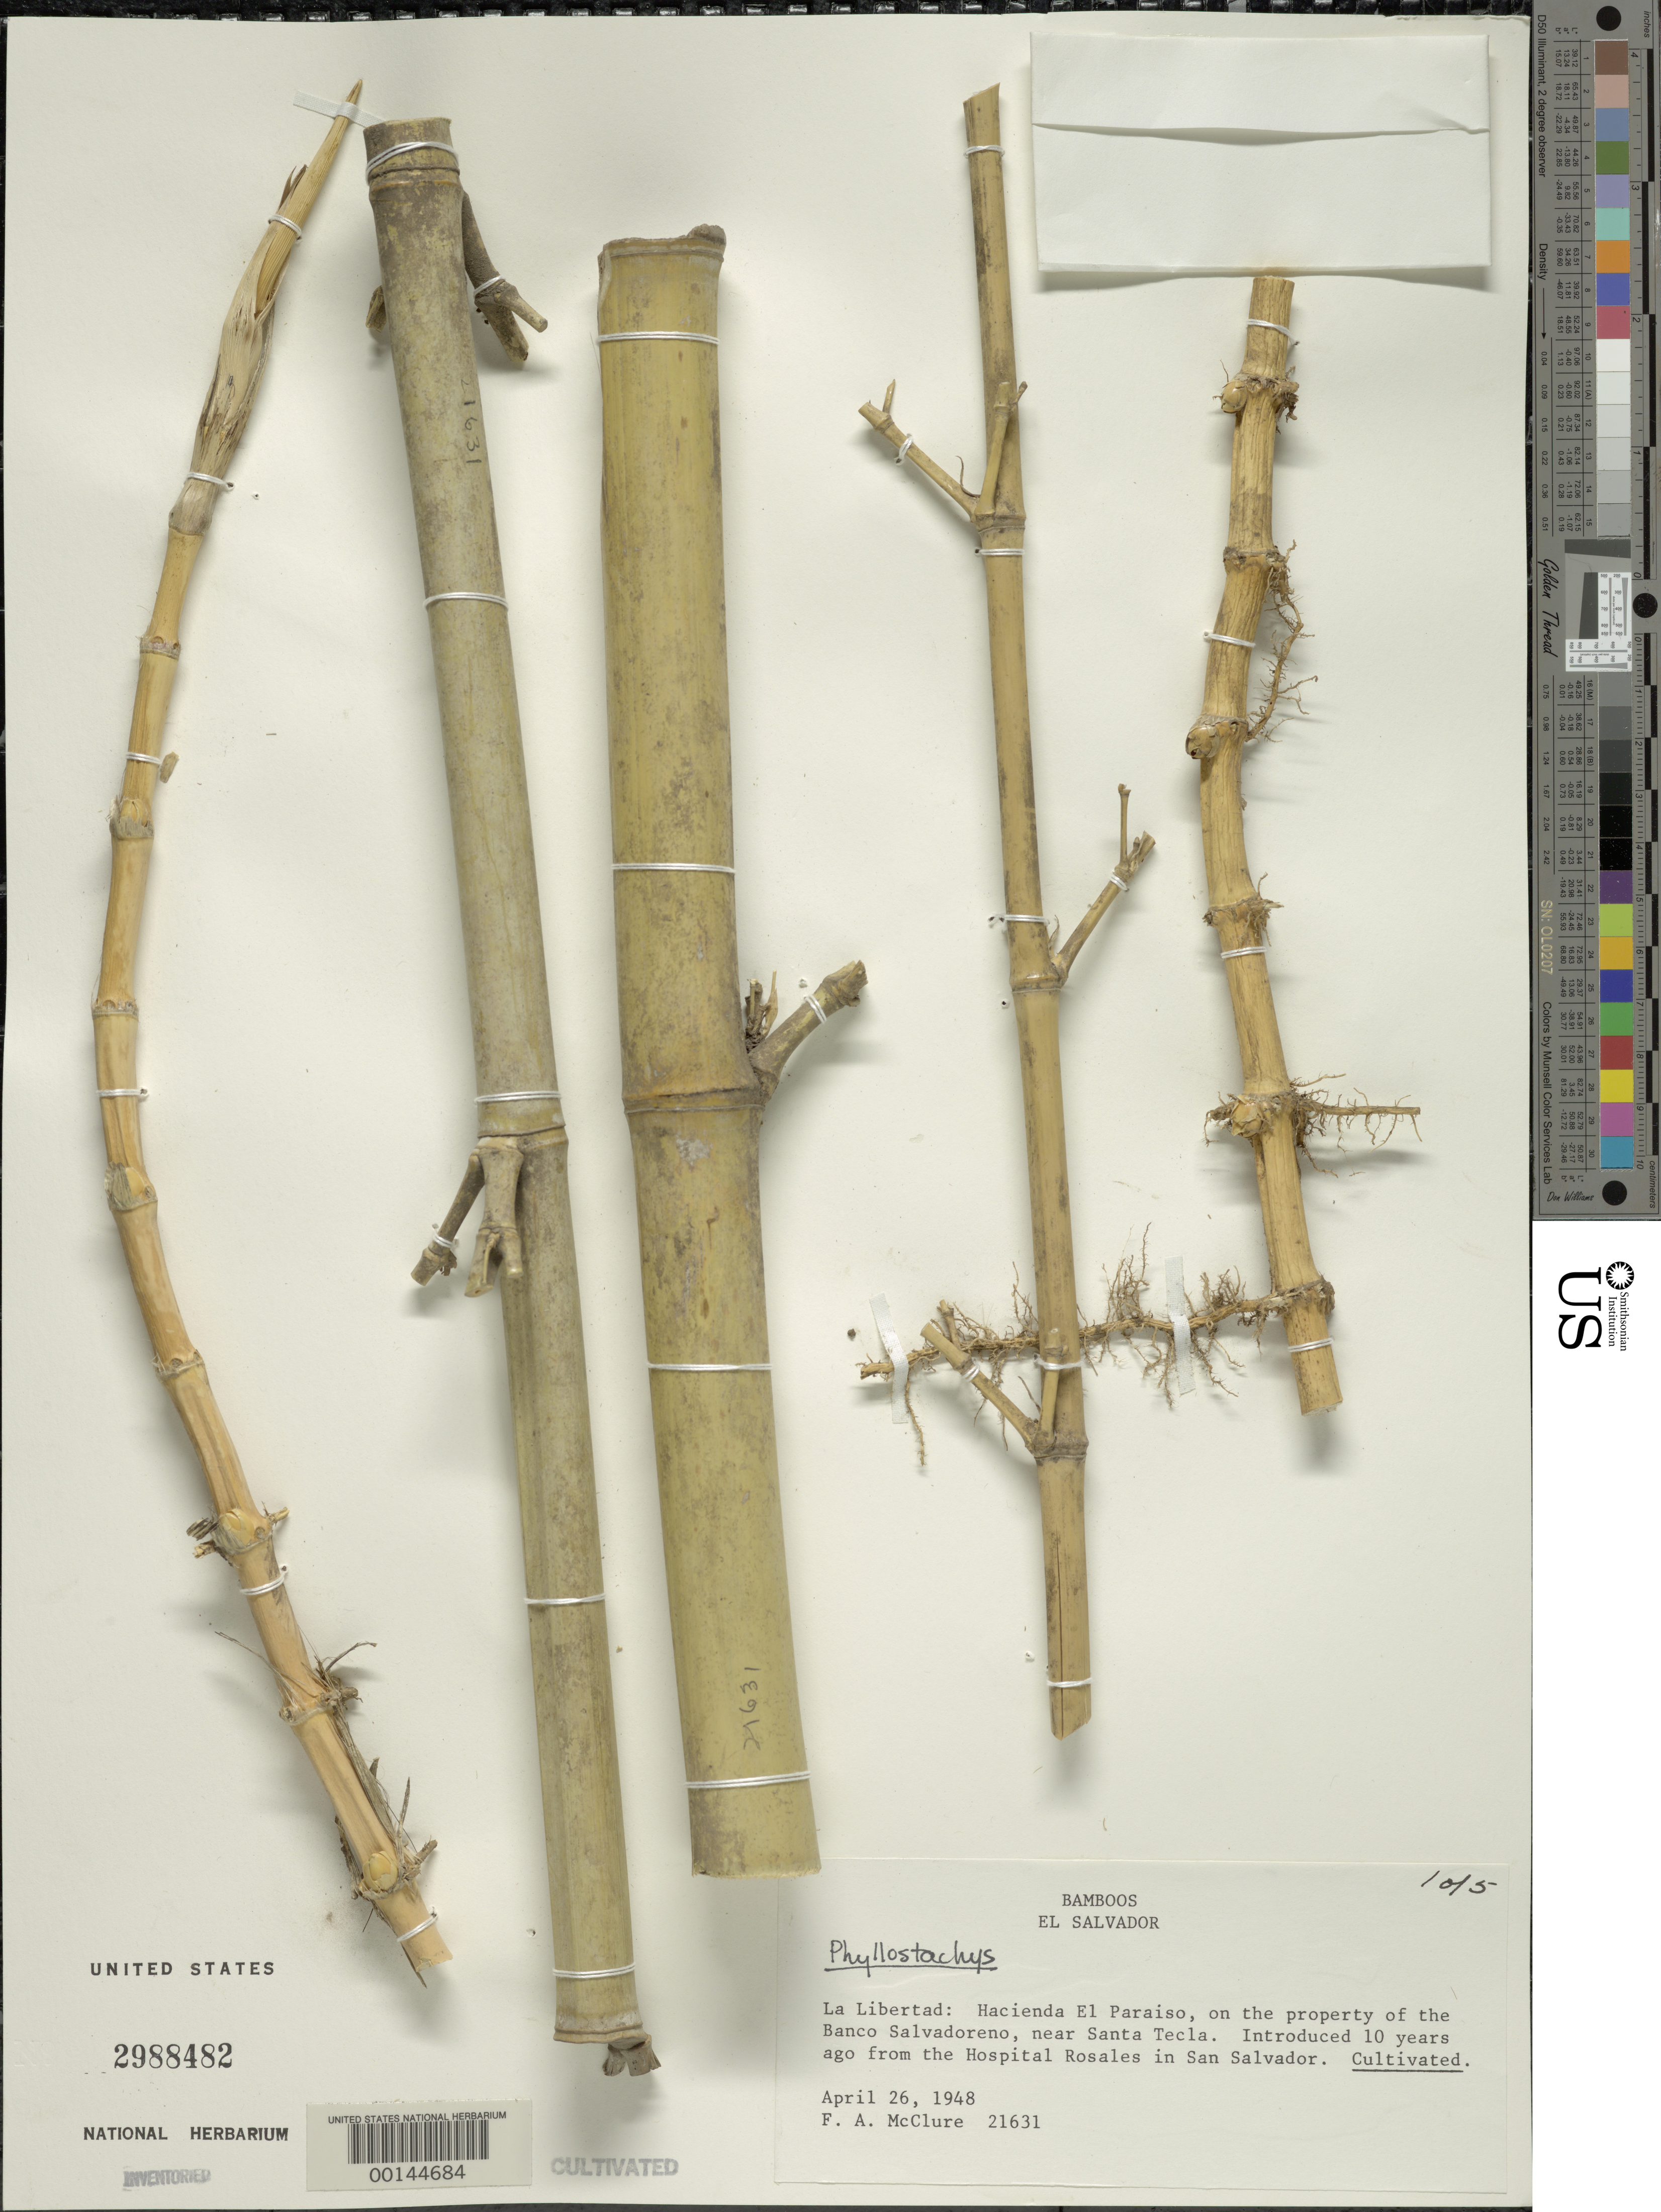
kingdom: Plantae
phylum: Tracheophyta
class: Liliopsida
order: Poales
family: Poaceae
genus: Phyllostachys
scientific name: Phyllostachys sp.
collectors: F. A. McClure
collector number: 21631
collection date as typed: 26 Apr 1948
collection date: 1948-04-26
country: El Salvador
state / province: La Libertad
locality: Hacienda el paraiso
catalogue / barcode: US 2988482